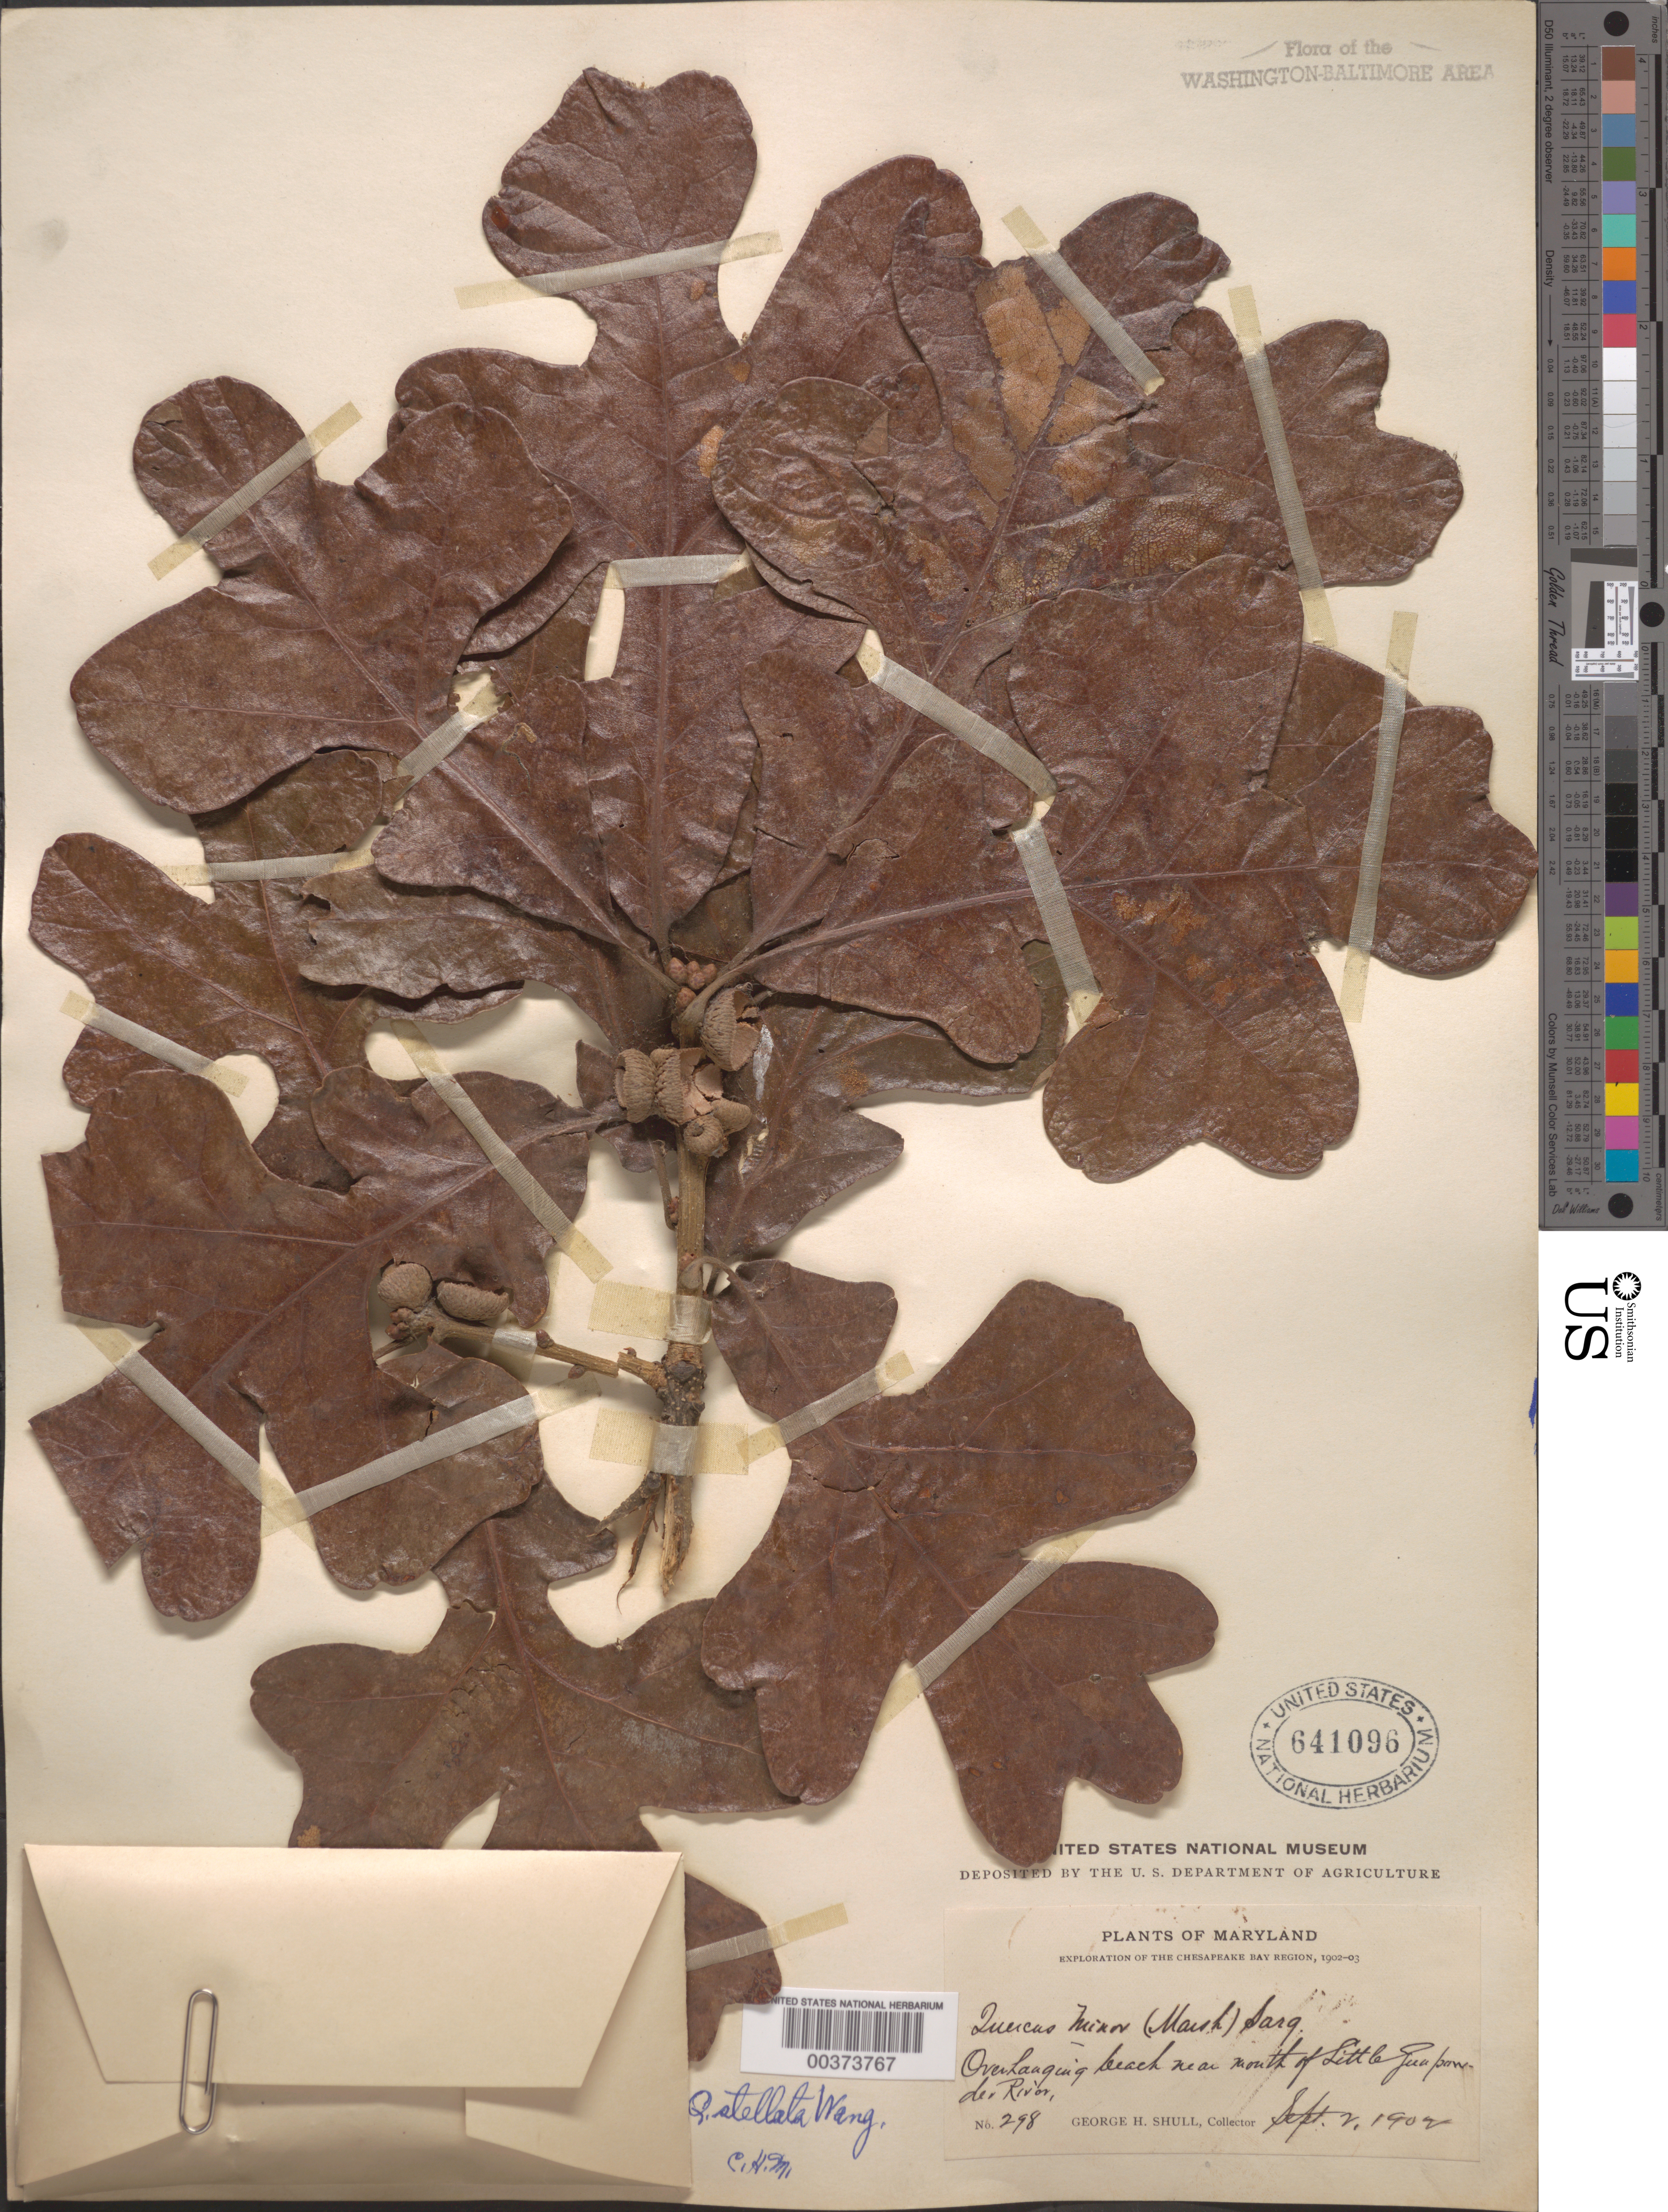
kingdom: Plantae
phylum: Tracheophyta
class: Magnoliopsida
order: Fagales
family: Fagaceae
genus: Quercus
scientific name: Quercus stellata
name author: Wangenh.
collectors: G. H. Shull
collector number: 298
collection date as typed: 02 Sep 1902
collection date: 1902-09-02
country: United States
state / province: Maryland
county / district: Baltimore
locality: Mouth of Little Gunpowder River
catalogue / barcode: US 641096